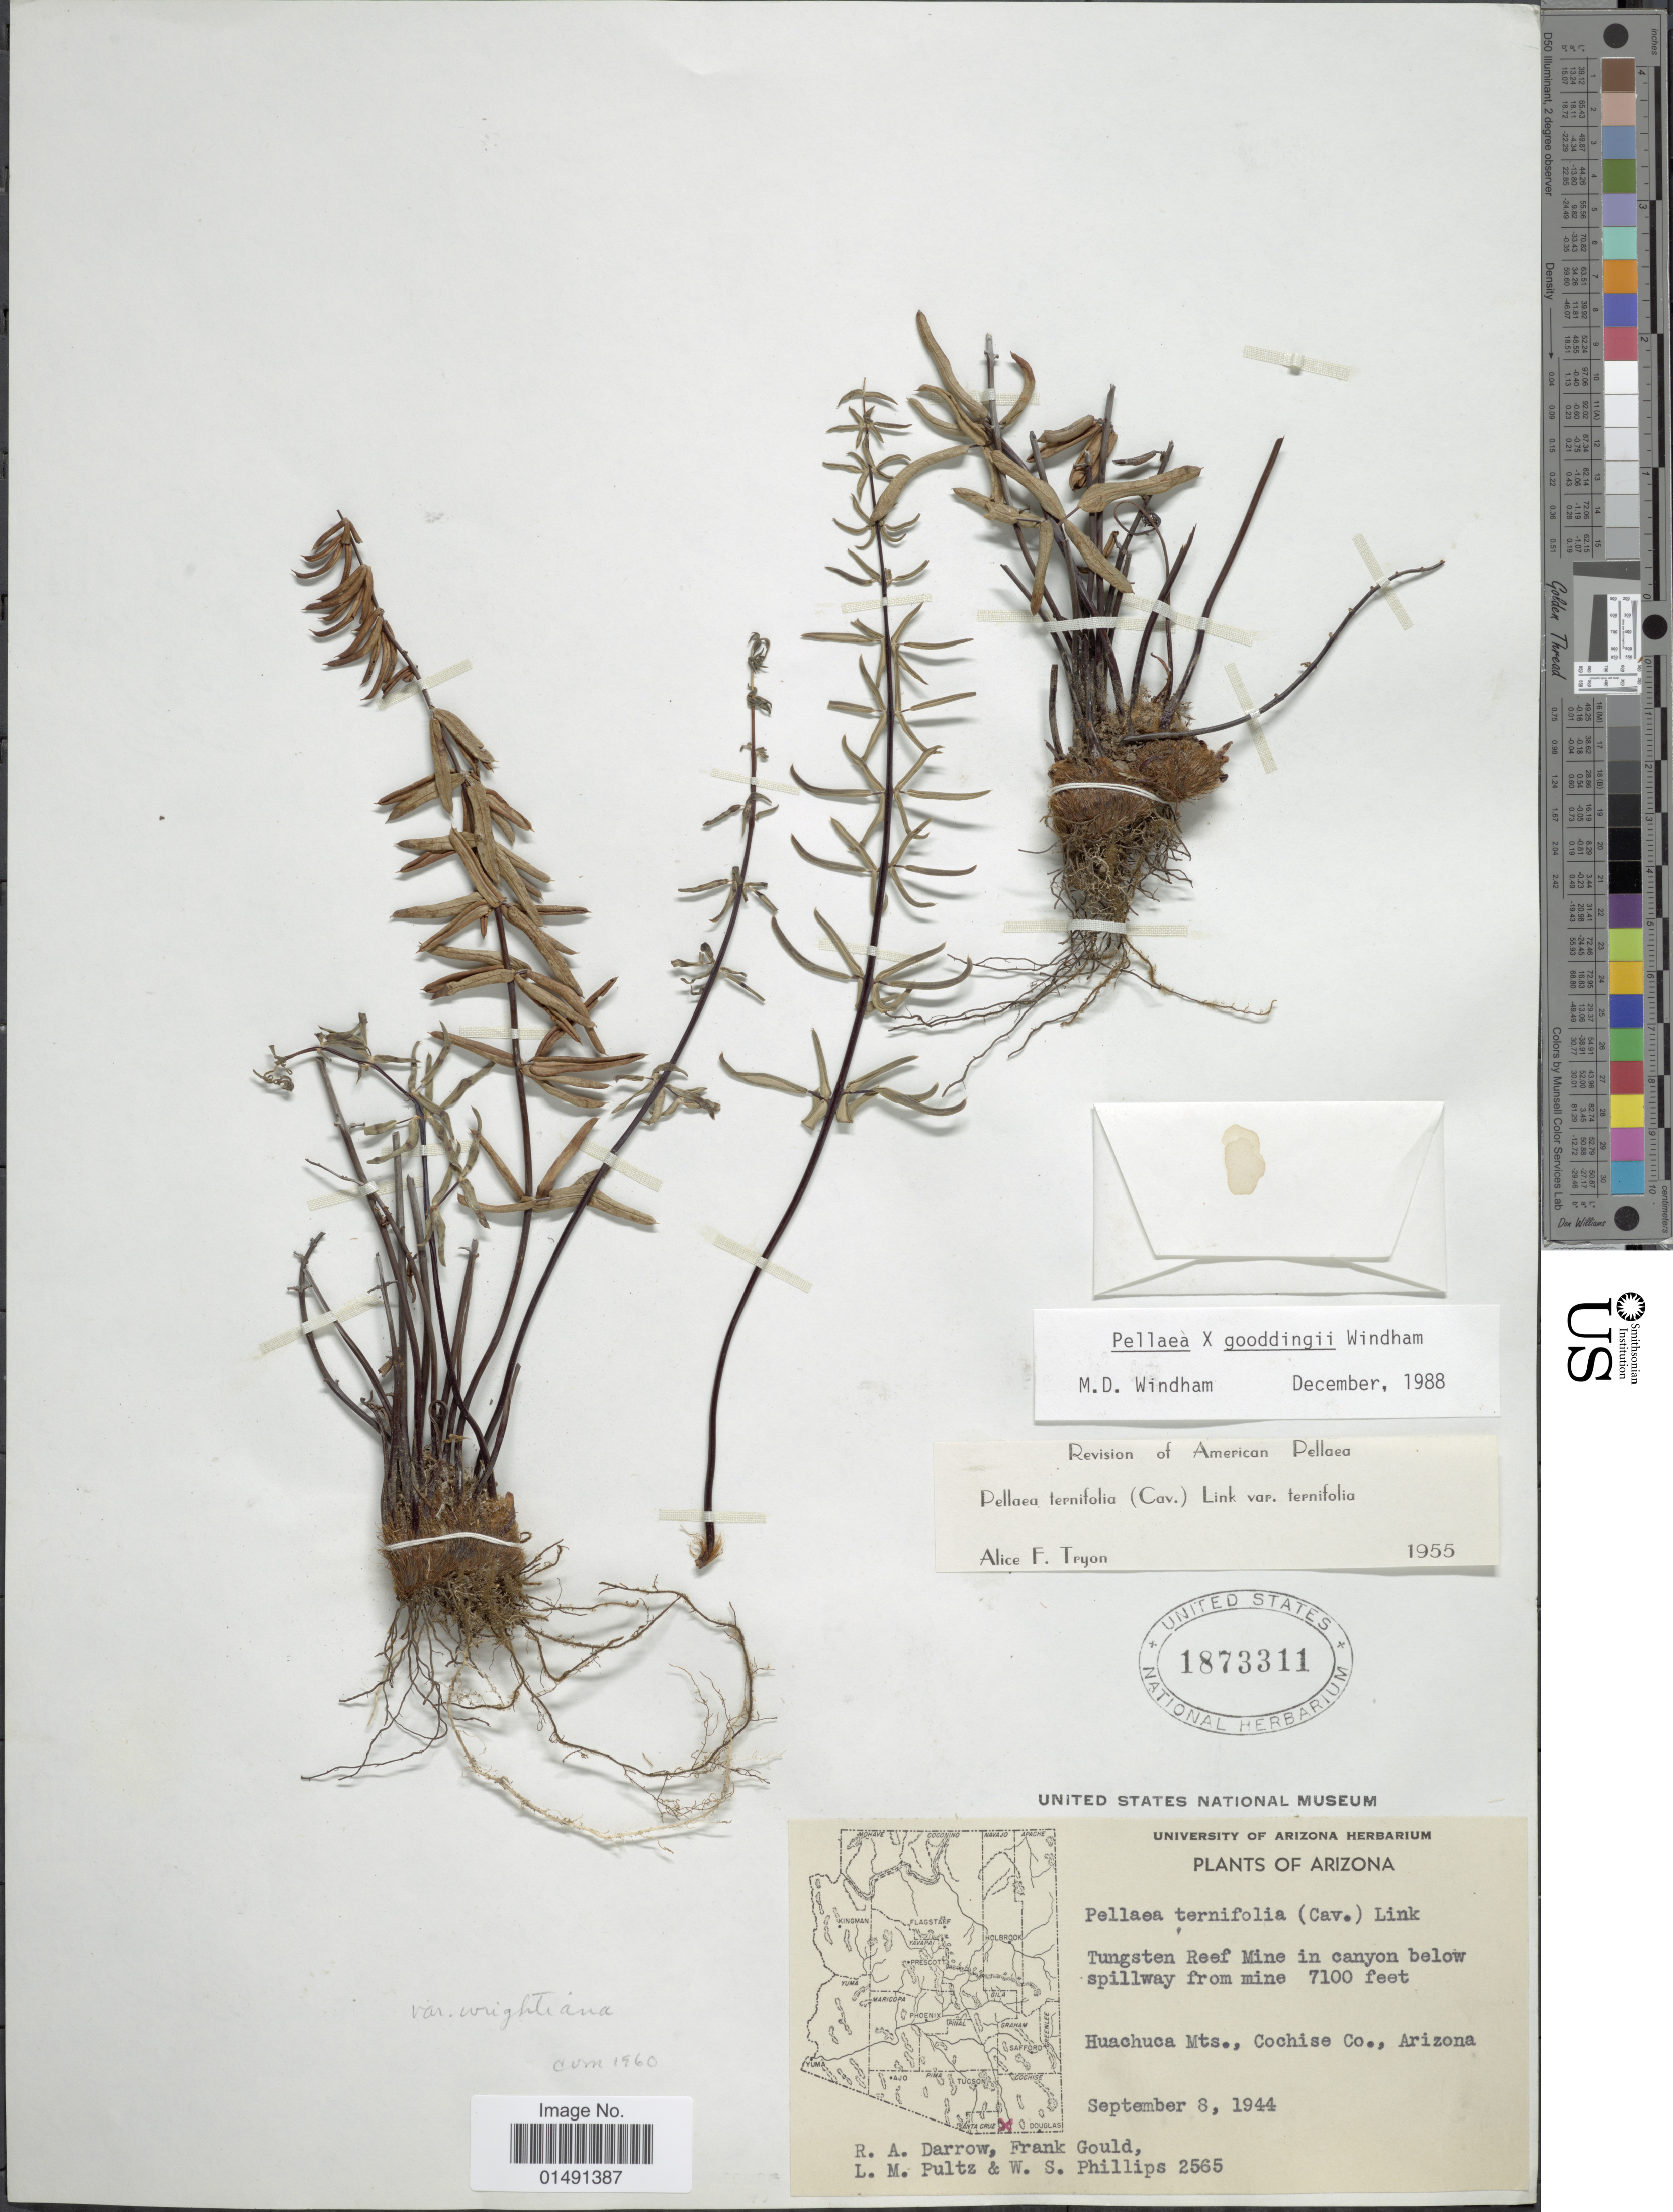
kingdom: Plantae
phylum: Tracheophyta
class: Polypodiopsida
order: Polypodiales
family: Pteridaceae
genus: Pellaea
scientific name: Pellaea x goodingi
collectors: R. A. Darrow, F. W. Gould, L. Pultz & W. S. Phillips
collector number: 2565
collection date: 1944-09-08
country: United States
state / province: Arizona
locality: Tungsten Reef Mine in canyon below spillway from mine, Huachuca Mts., Cochise Co., Arizona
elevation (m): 2164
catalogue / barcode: US 1873311